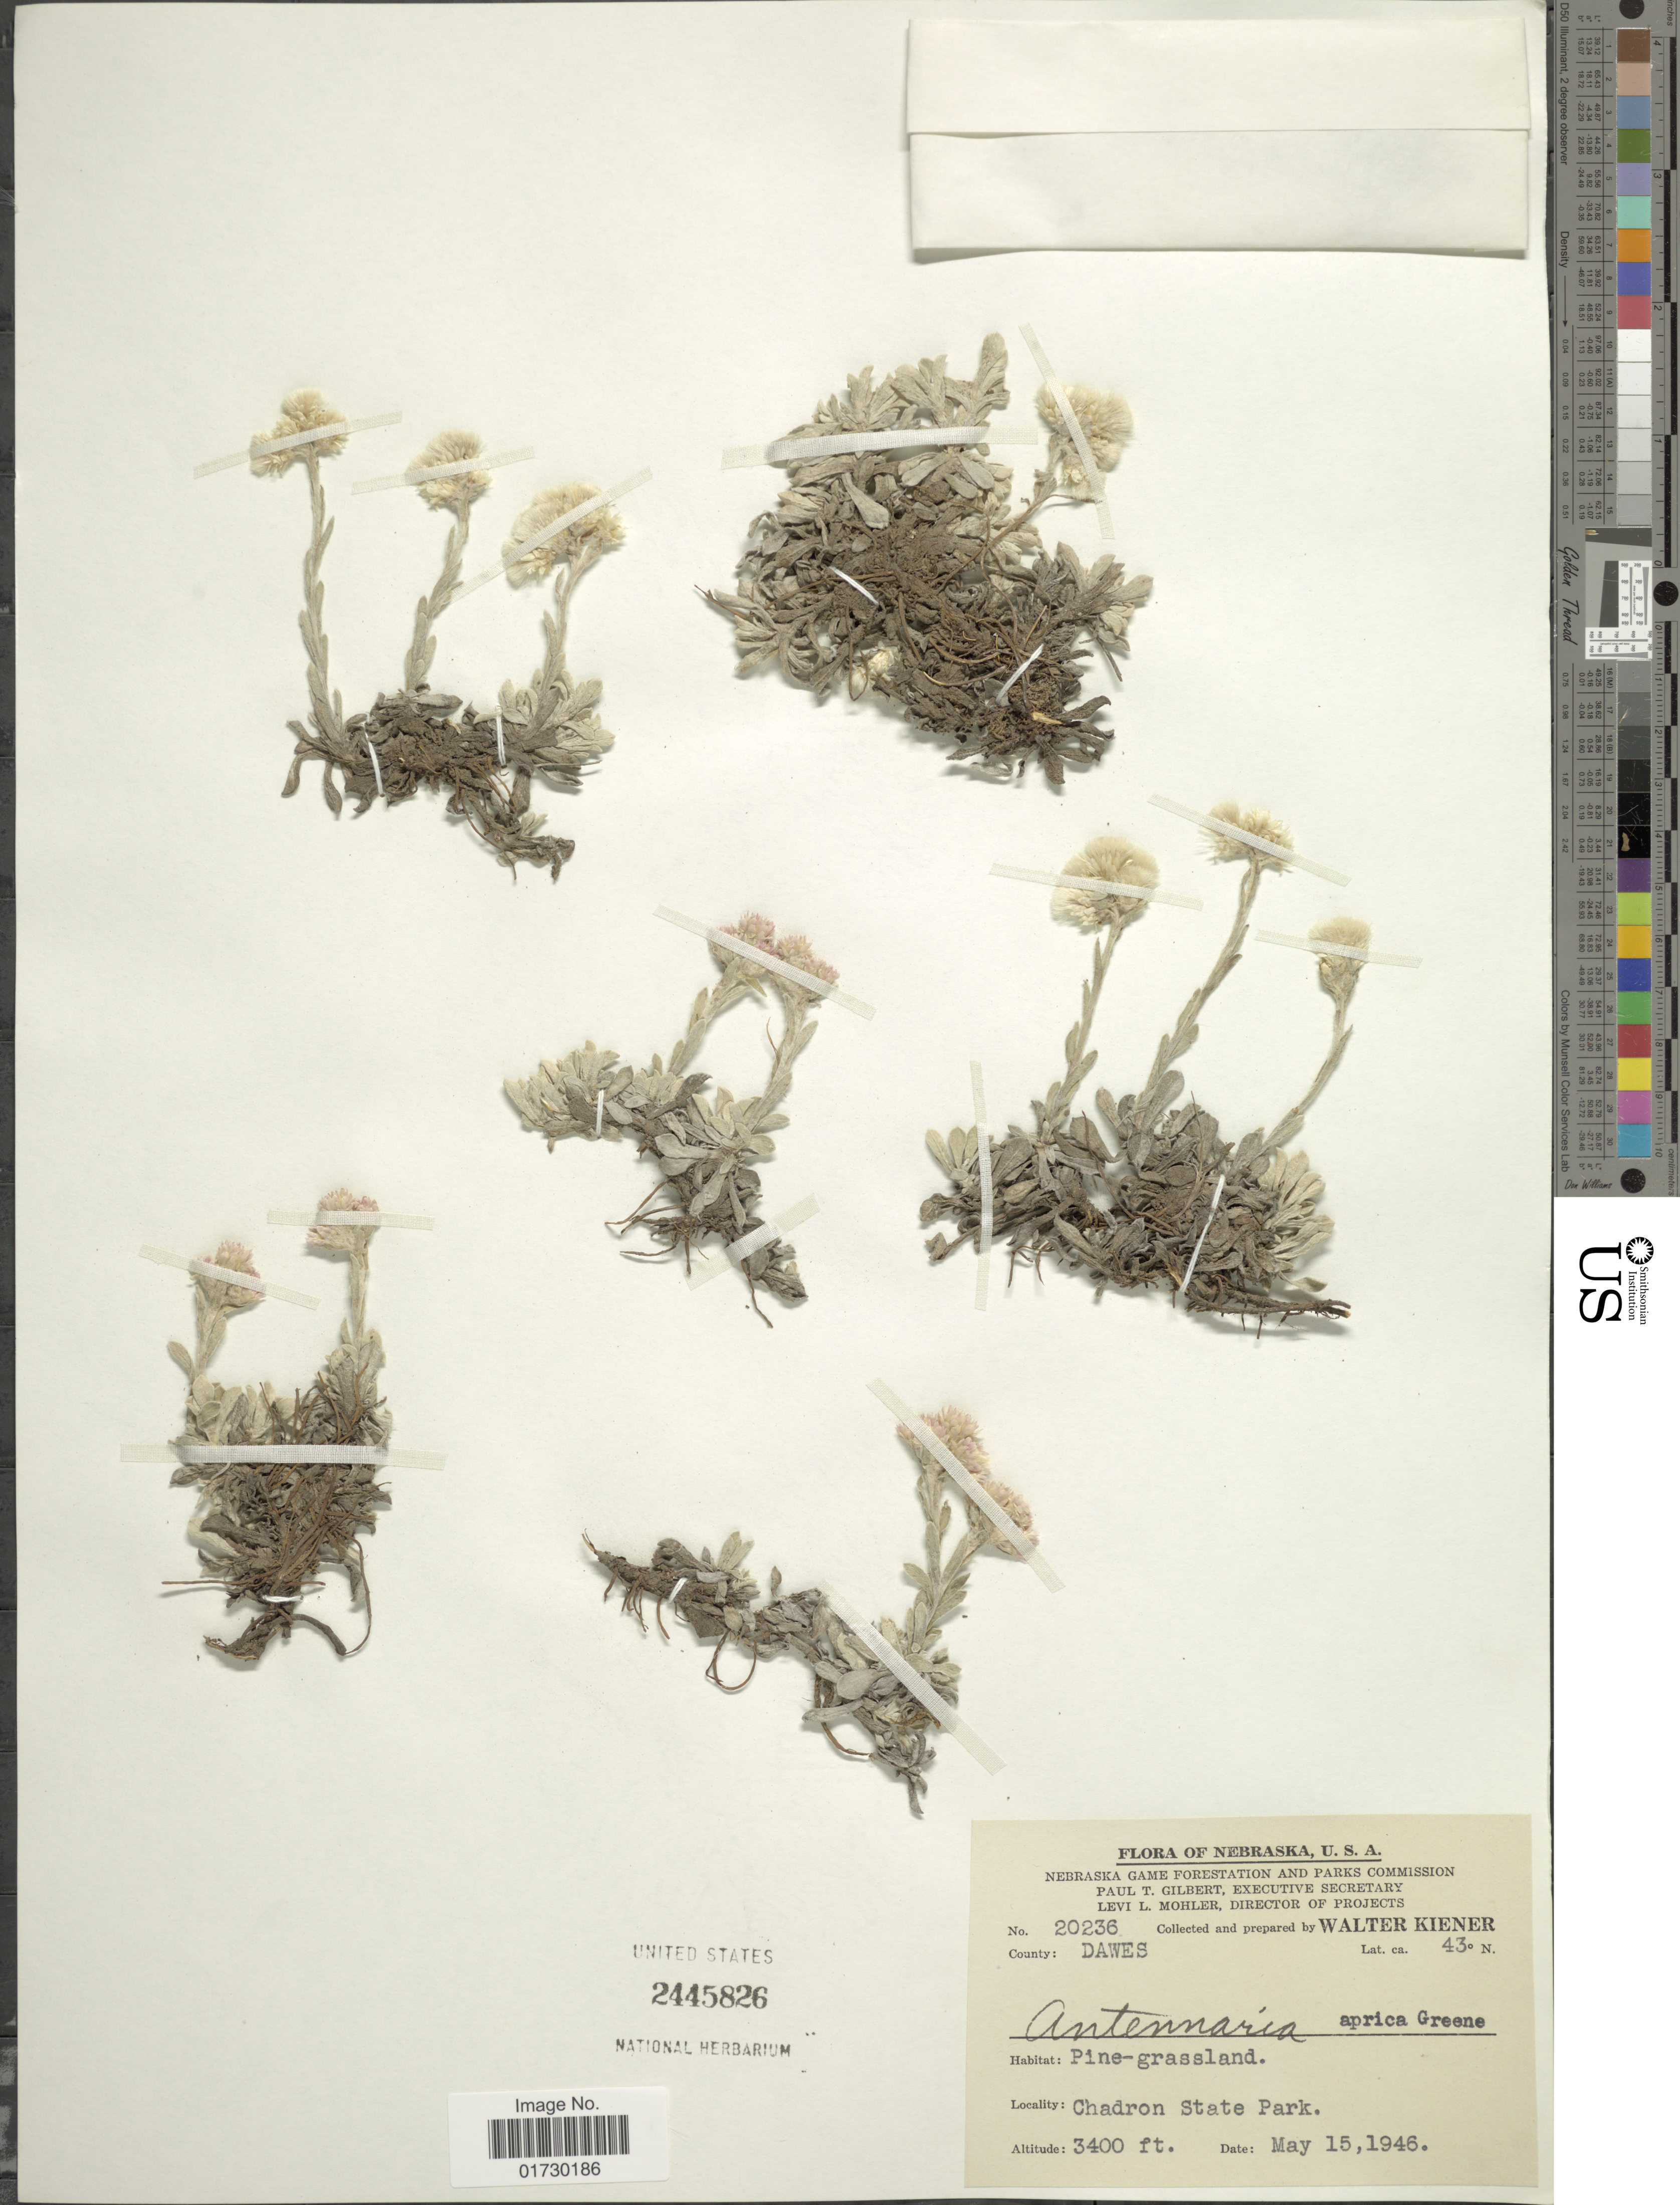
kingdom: Plantae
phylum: Tracheophyta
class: Magnoliopsida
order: Asterales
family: Asteraceae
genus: Antennaria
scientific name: Antennaria aprica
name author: Greene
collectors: W. Kiener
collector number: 20236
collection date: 1946-05-15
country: United States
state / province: Nebraska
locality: County: Dawes, Chadron State Park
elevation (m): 1036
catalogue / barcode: US 2445826